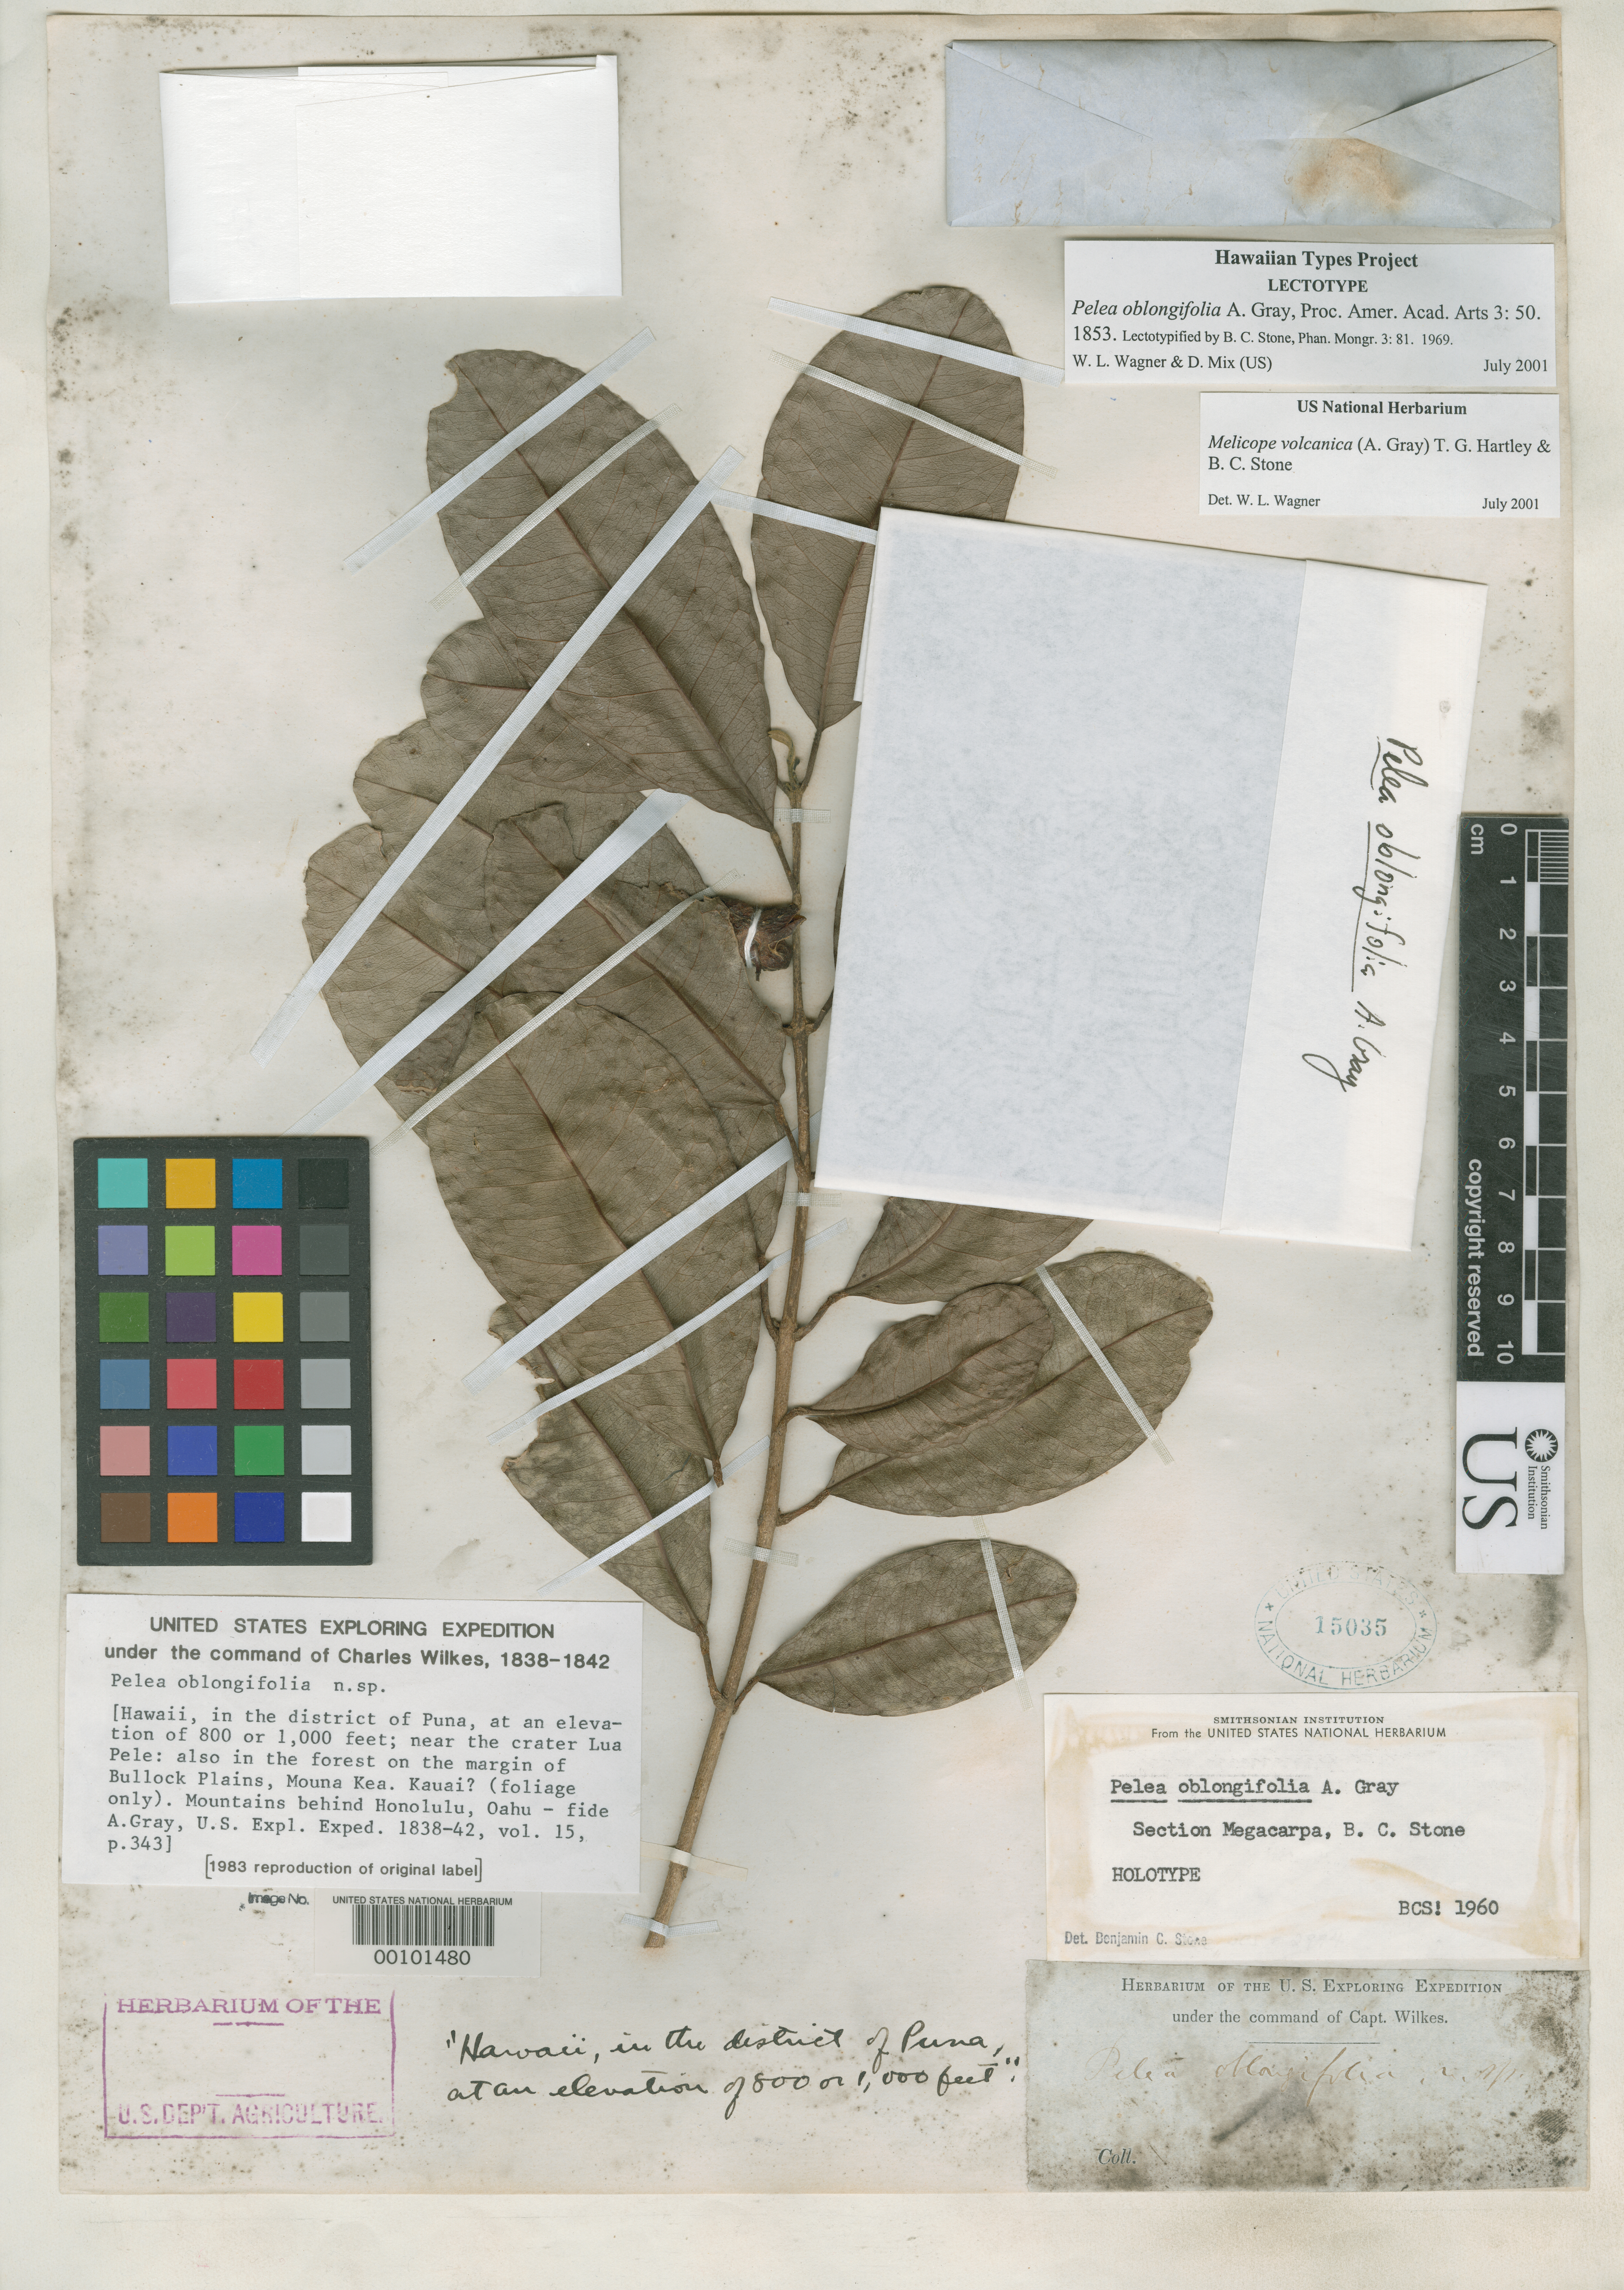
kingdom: Plantae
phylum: Tracheophyta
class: Magnoliopsida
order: Sapindales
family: Rutaceae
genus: Pelea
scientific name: Pelea oblongifolia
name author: A. Gray in Wilkes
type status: Syntype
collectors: Wilkes Explor. Exped.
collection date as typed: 1838 to -- --- 1842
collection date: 1838/1842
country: United States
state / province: Hawaii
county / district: Maui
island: Maui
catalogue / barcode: US 15035